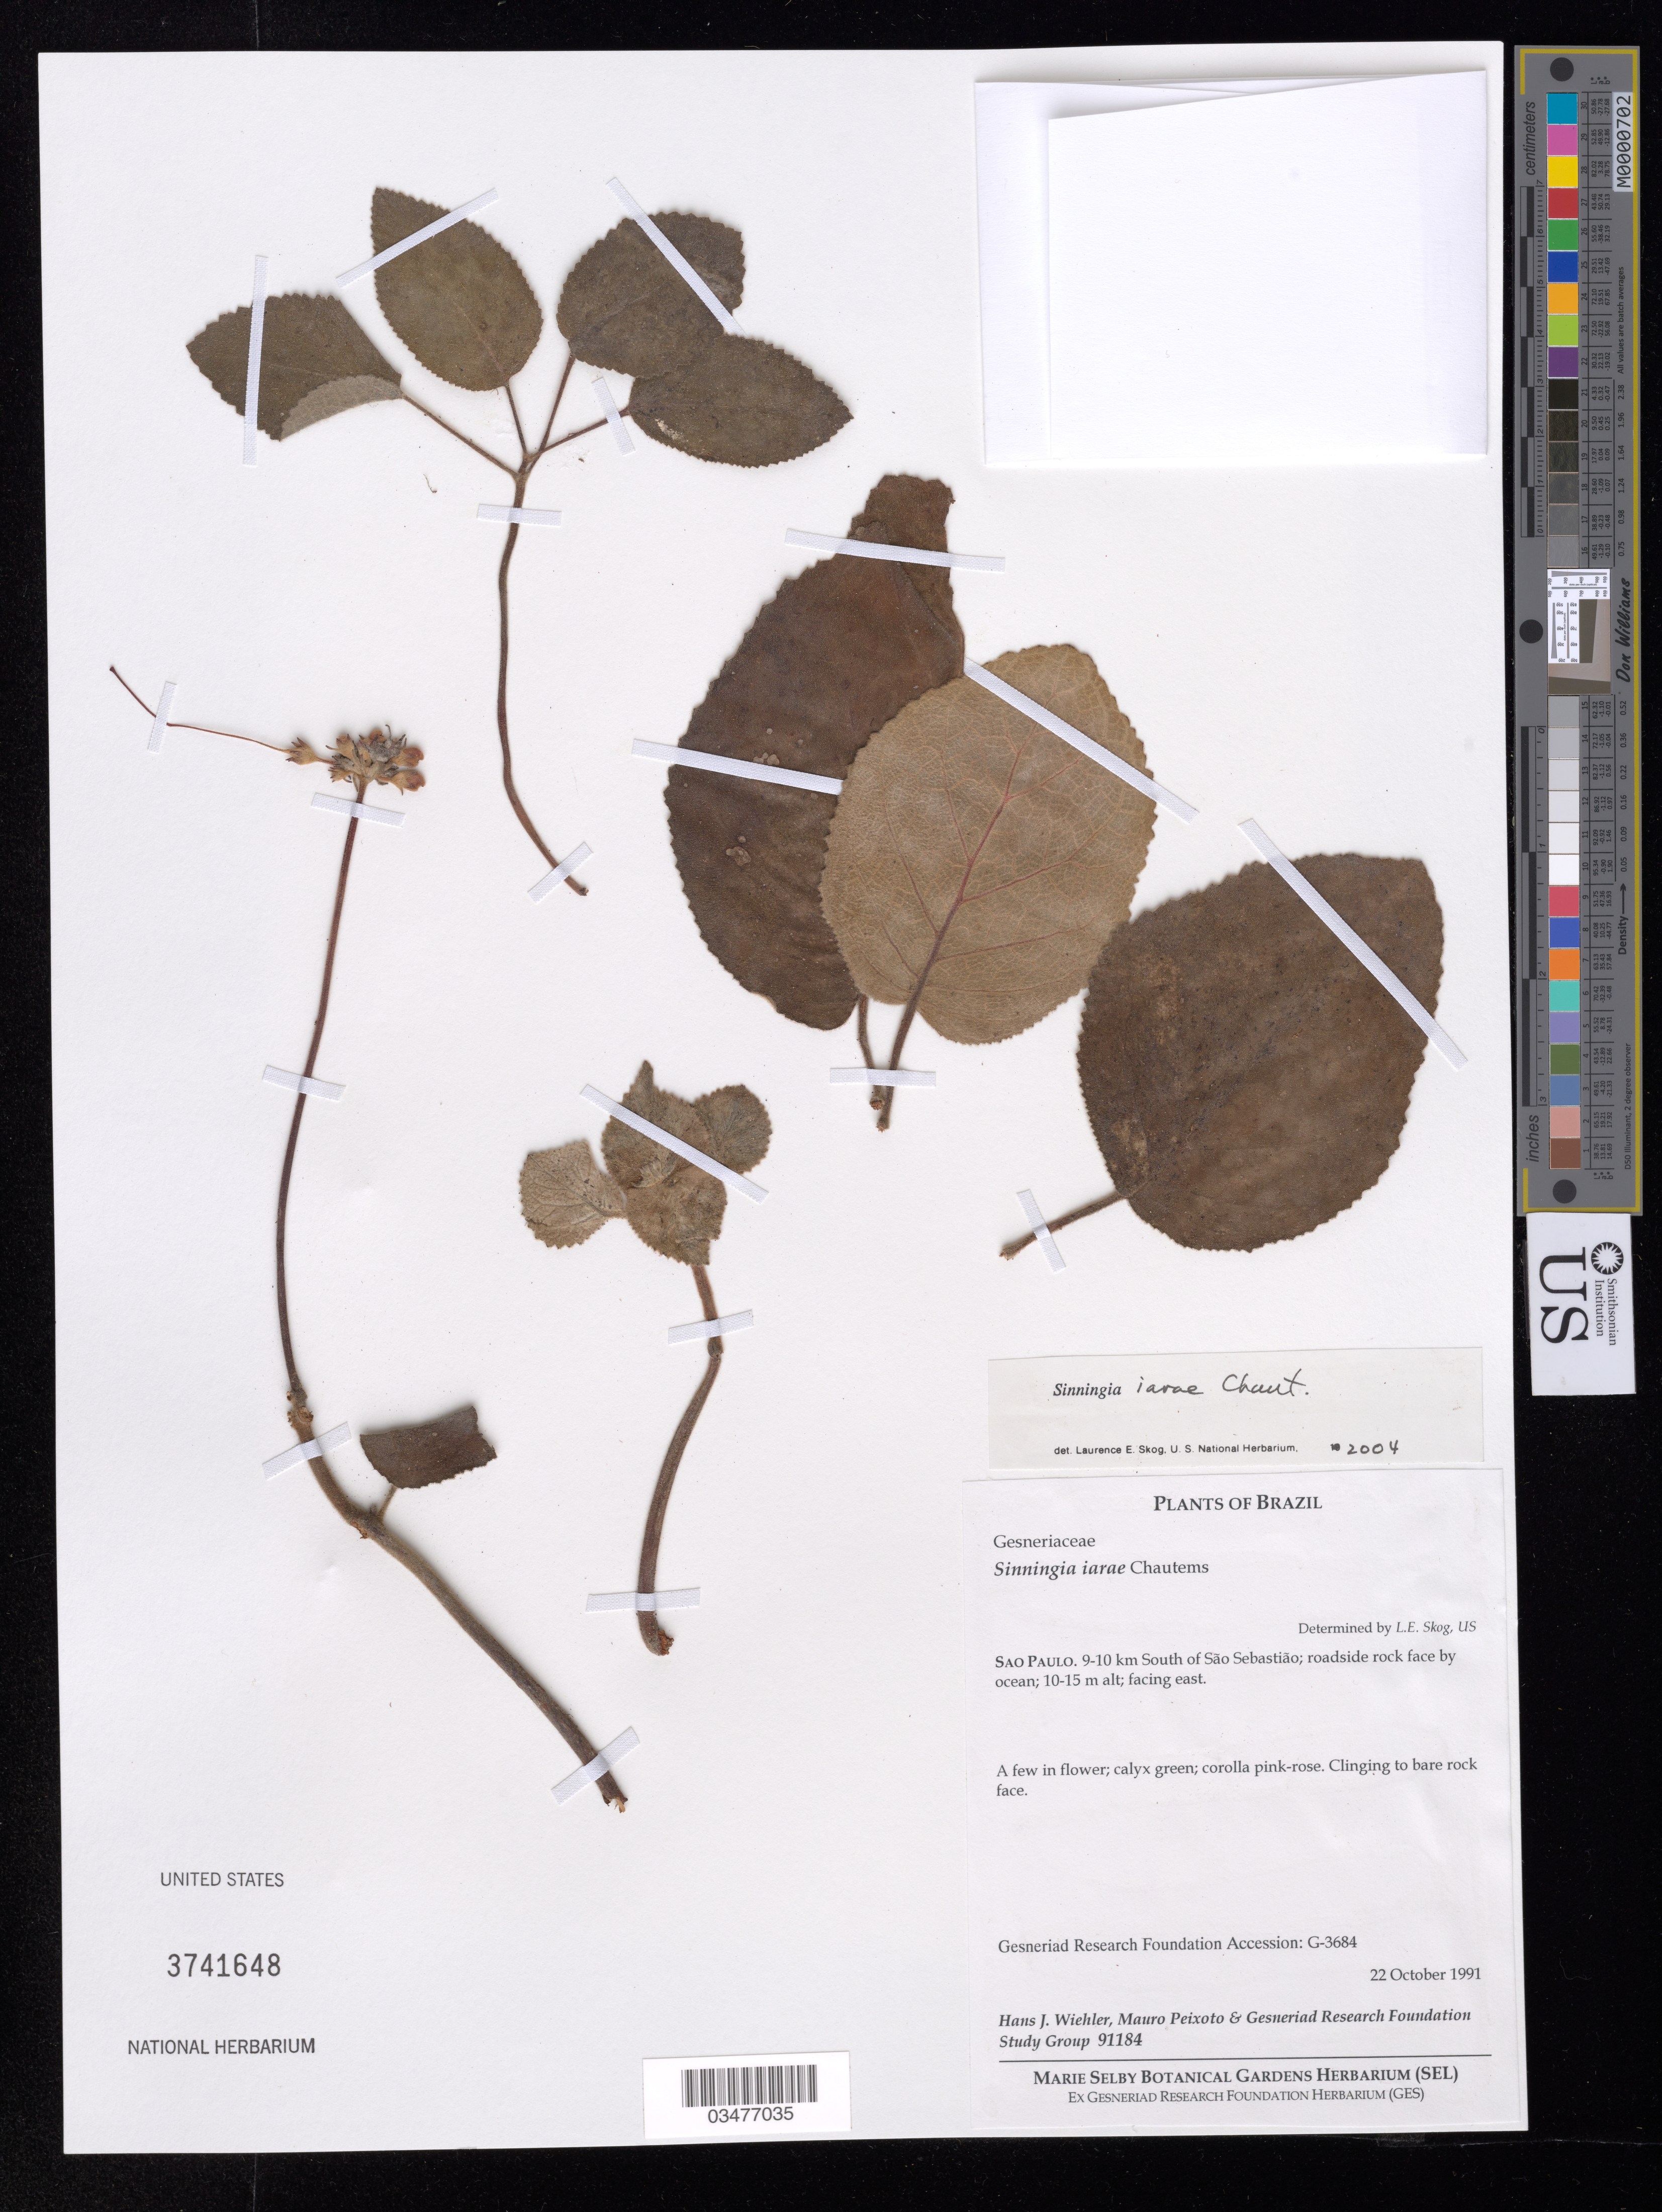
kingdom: Plantae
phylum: Tracheophyta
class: Magnoliopsida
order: Lamiales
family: Gesneriaceae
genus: Sinningia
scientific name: Sinningia iarae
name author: Chautems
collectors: H. J. Wiehler, M. F. Peixoto & Gesneriad Research Foundation Study Group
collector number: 91184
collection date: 1991-10-22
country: Brazil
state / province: São Paulo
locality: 9-10 km South of São Sebastião, roadside rock face by ocean.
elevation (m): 10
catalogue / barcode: US 3741648